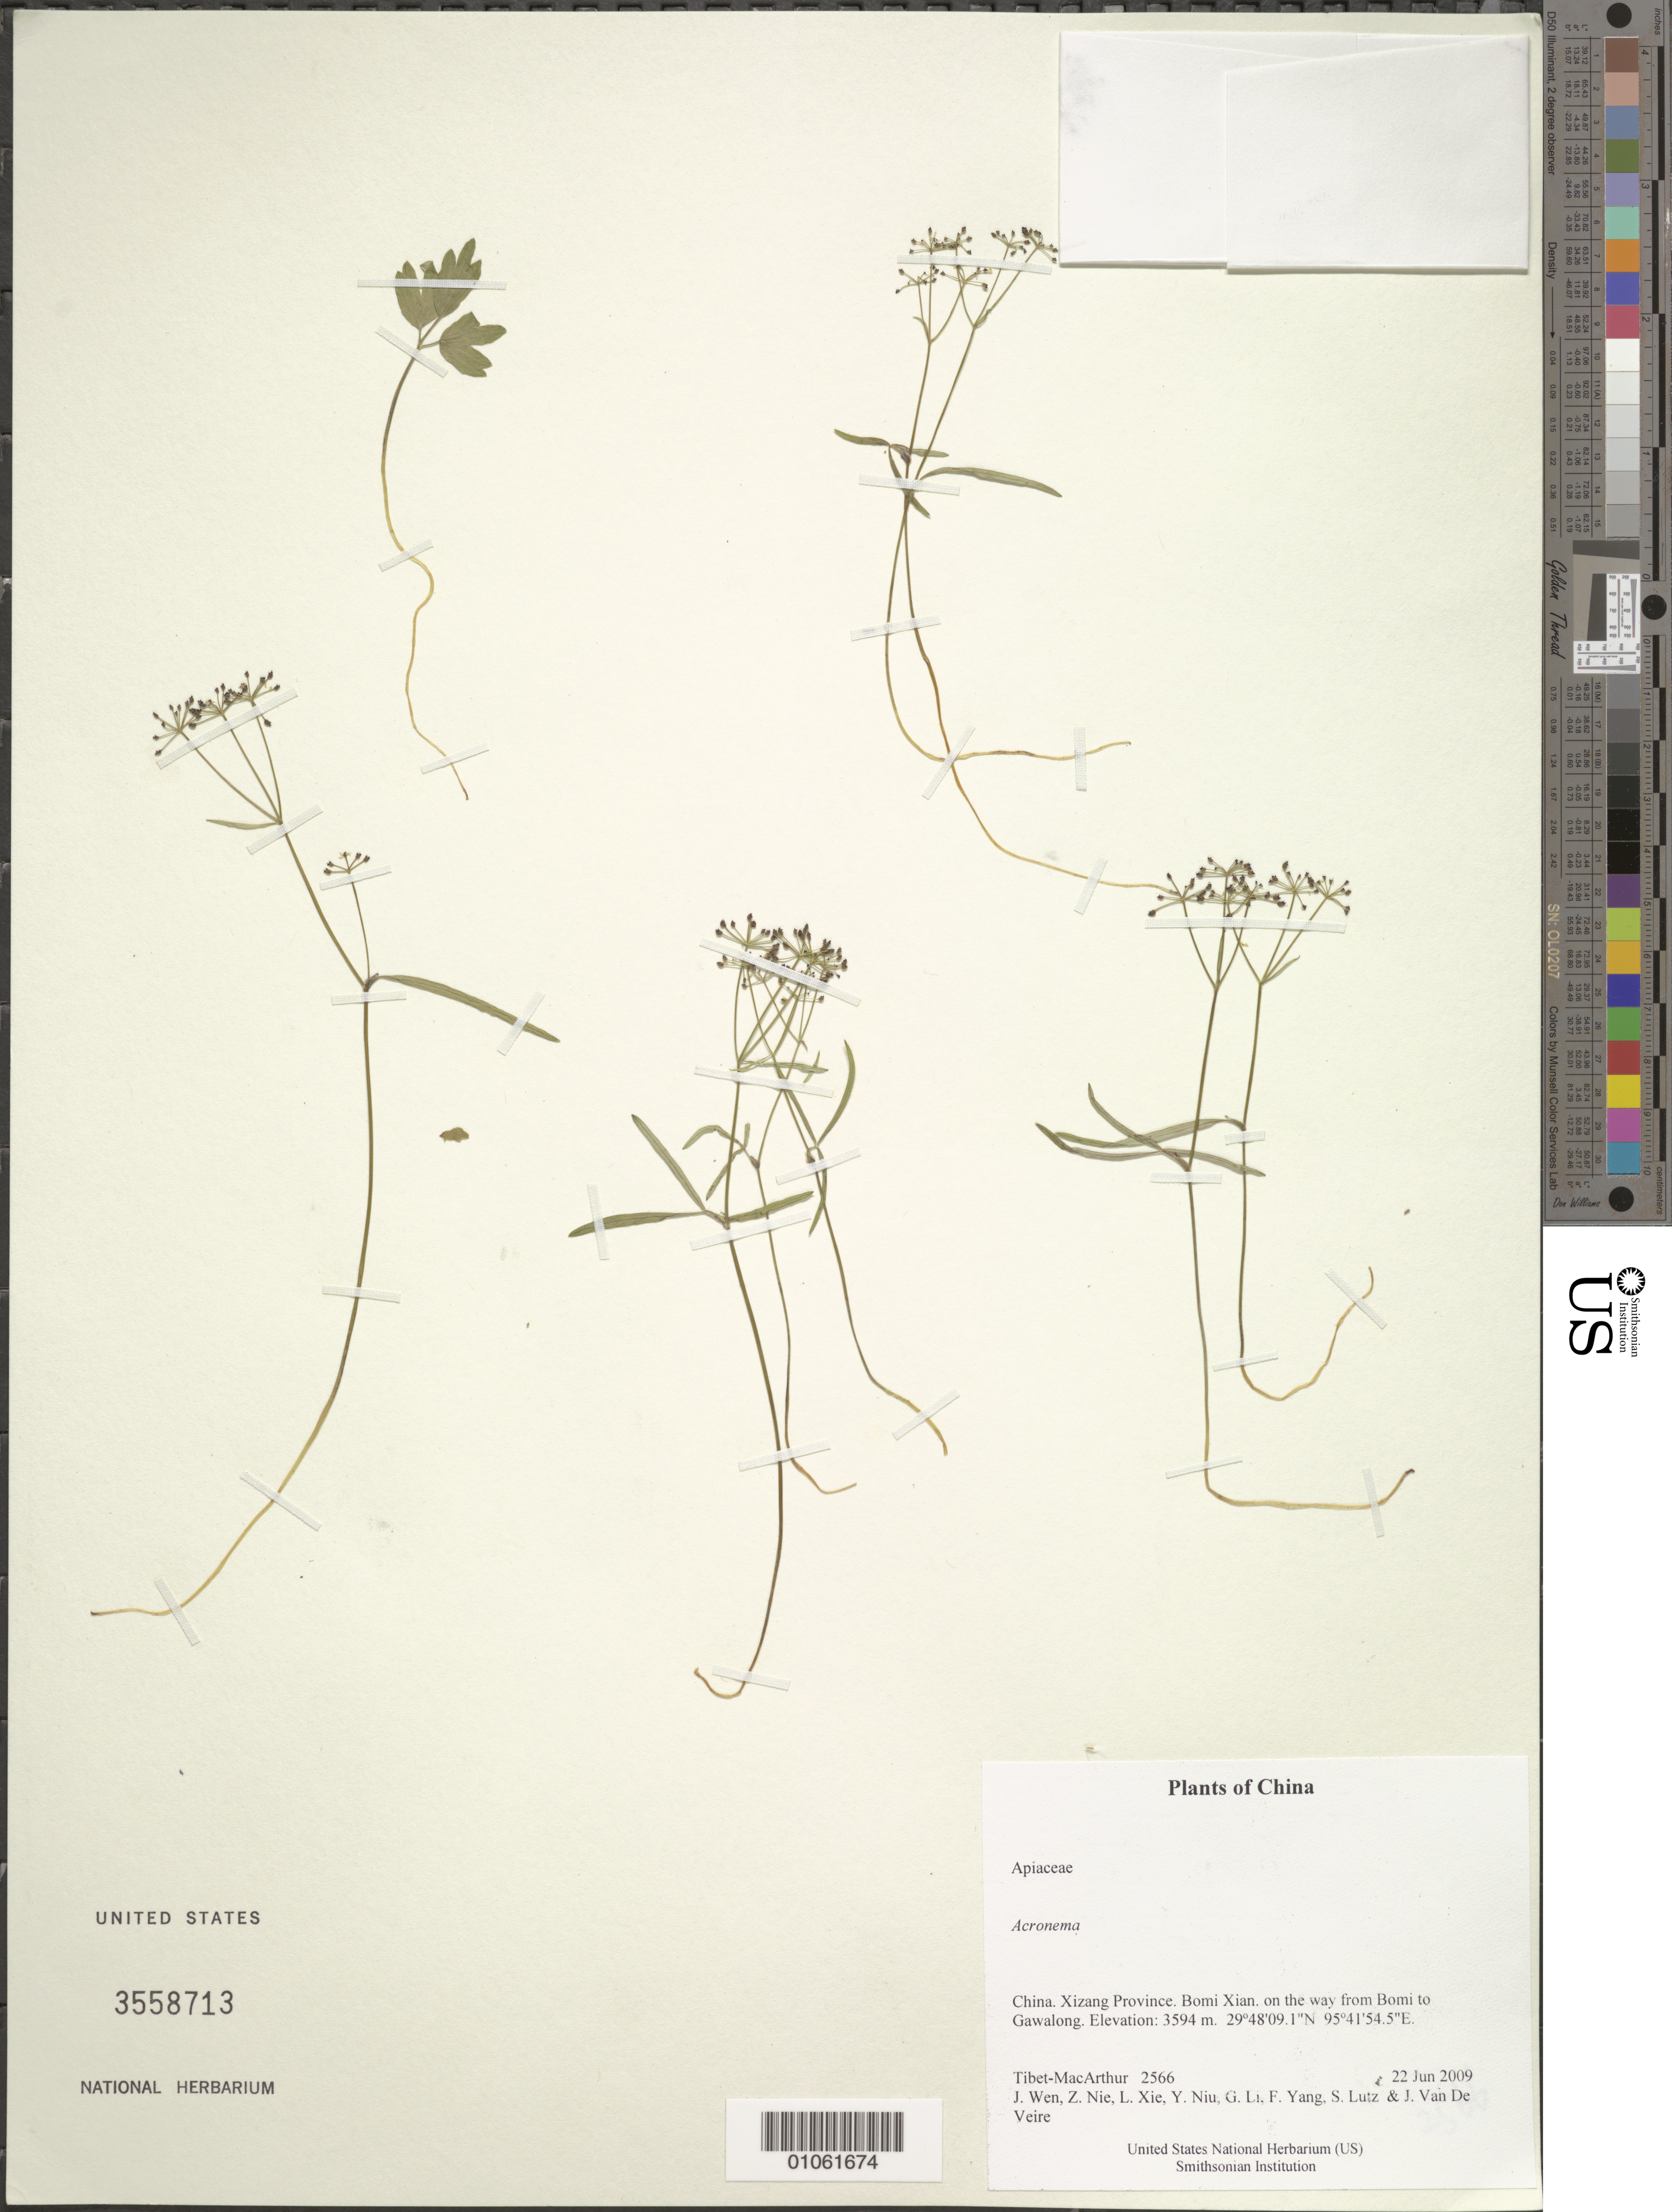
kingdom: Plantae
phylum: Tracheophyta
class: Magnoliopsida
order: Apiales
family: Apiaceae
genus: Acronema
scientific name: Acronema sp.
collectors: Tibet-MacArthur, J. Wen, Z. Nie, L. Xie, Y. Niu, G. Li, F. Yang, S. Lutz & J. Van De Veire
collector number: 2566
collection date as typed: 22 Jun 2009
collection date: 2009-06-22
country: China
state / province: Xizang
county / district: Bomi Xian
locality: on the way from Bomi to Gawalong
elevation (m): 3594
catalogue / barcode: US 3558713